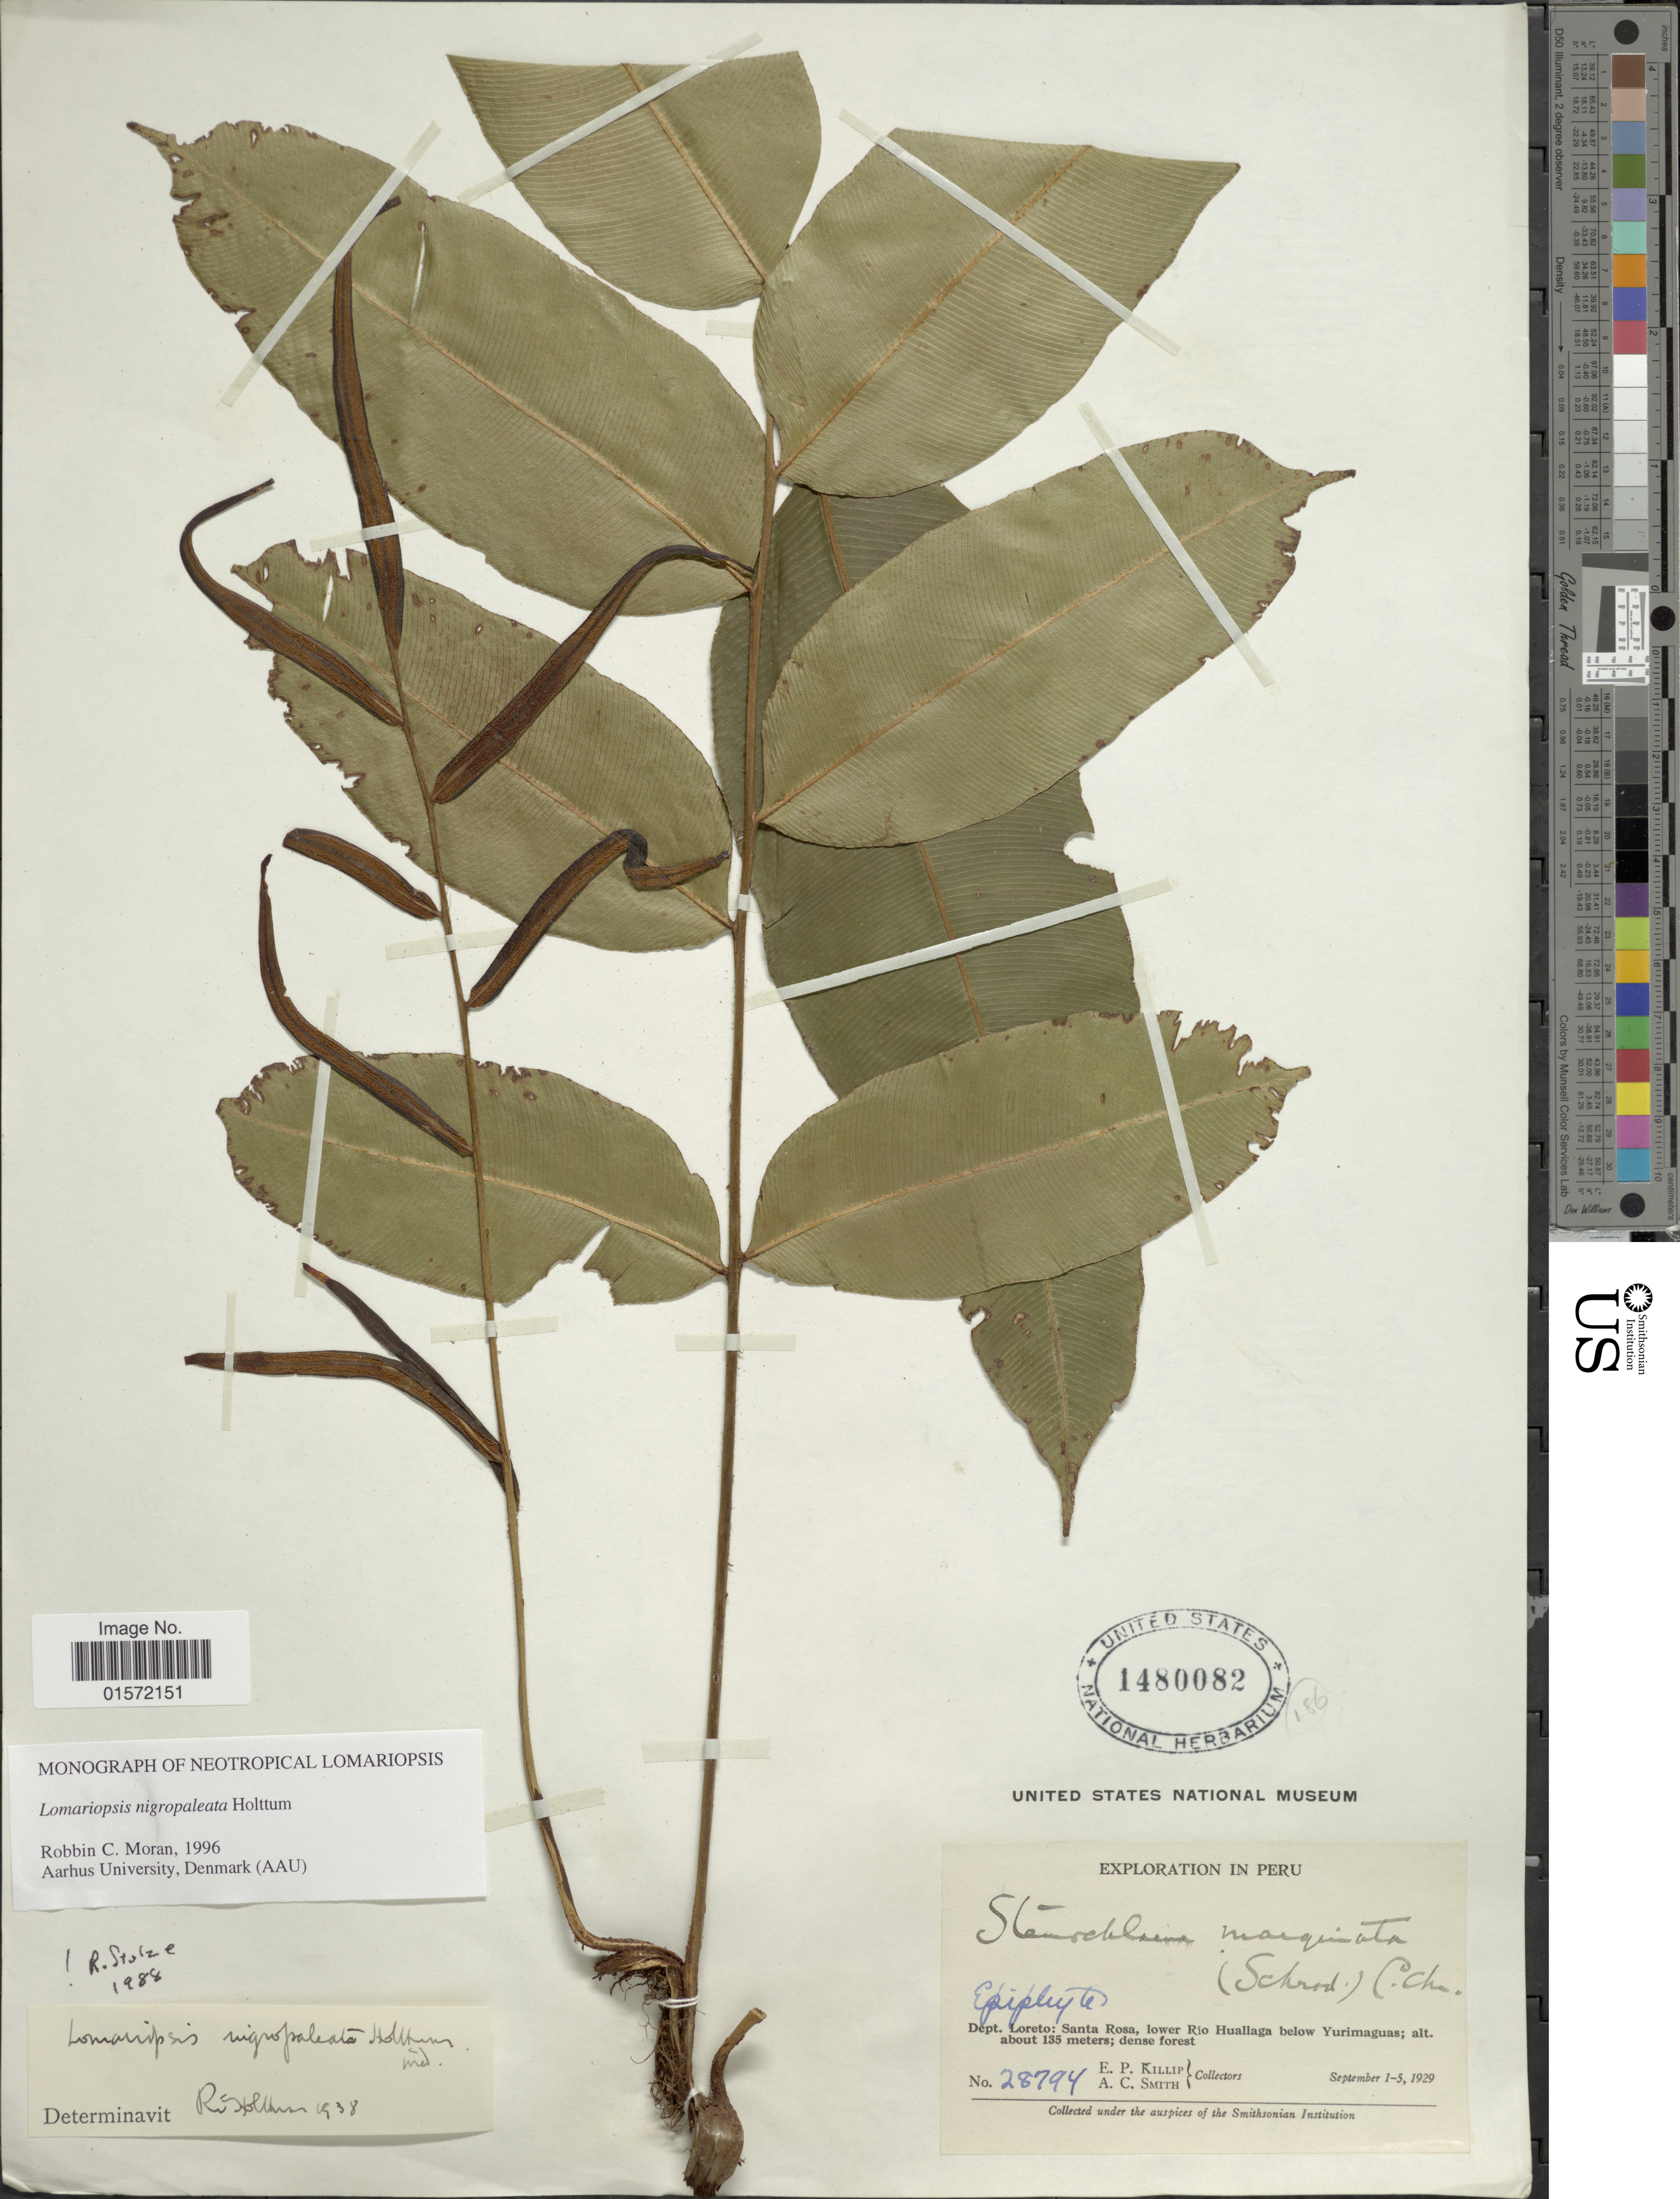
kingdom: Plantae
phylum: Tracheophyta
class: Polypodiopsida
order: Polypodiales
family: Lomariopsidaceae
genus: Lomariopsis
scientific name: Lomariopsis nigropaleata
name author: Holttum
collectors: E. P. Killip & A. C. Smith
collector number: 28794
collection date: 1929-09-01/1929-09-05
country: Peru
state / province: Loreto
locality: Santa Rosa, lower Río Huallaga below Yurimaguas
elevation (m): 135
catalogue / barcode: US 1480082